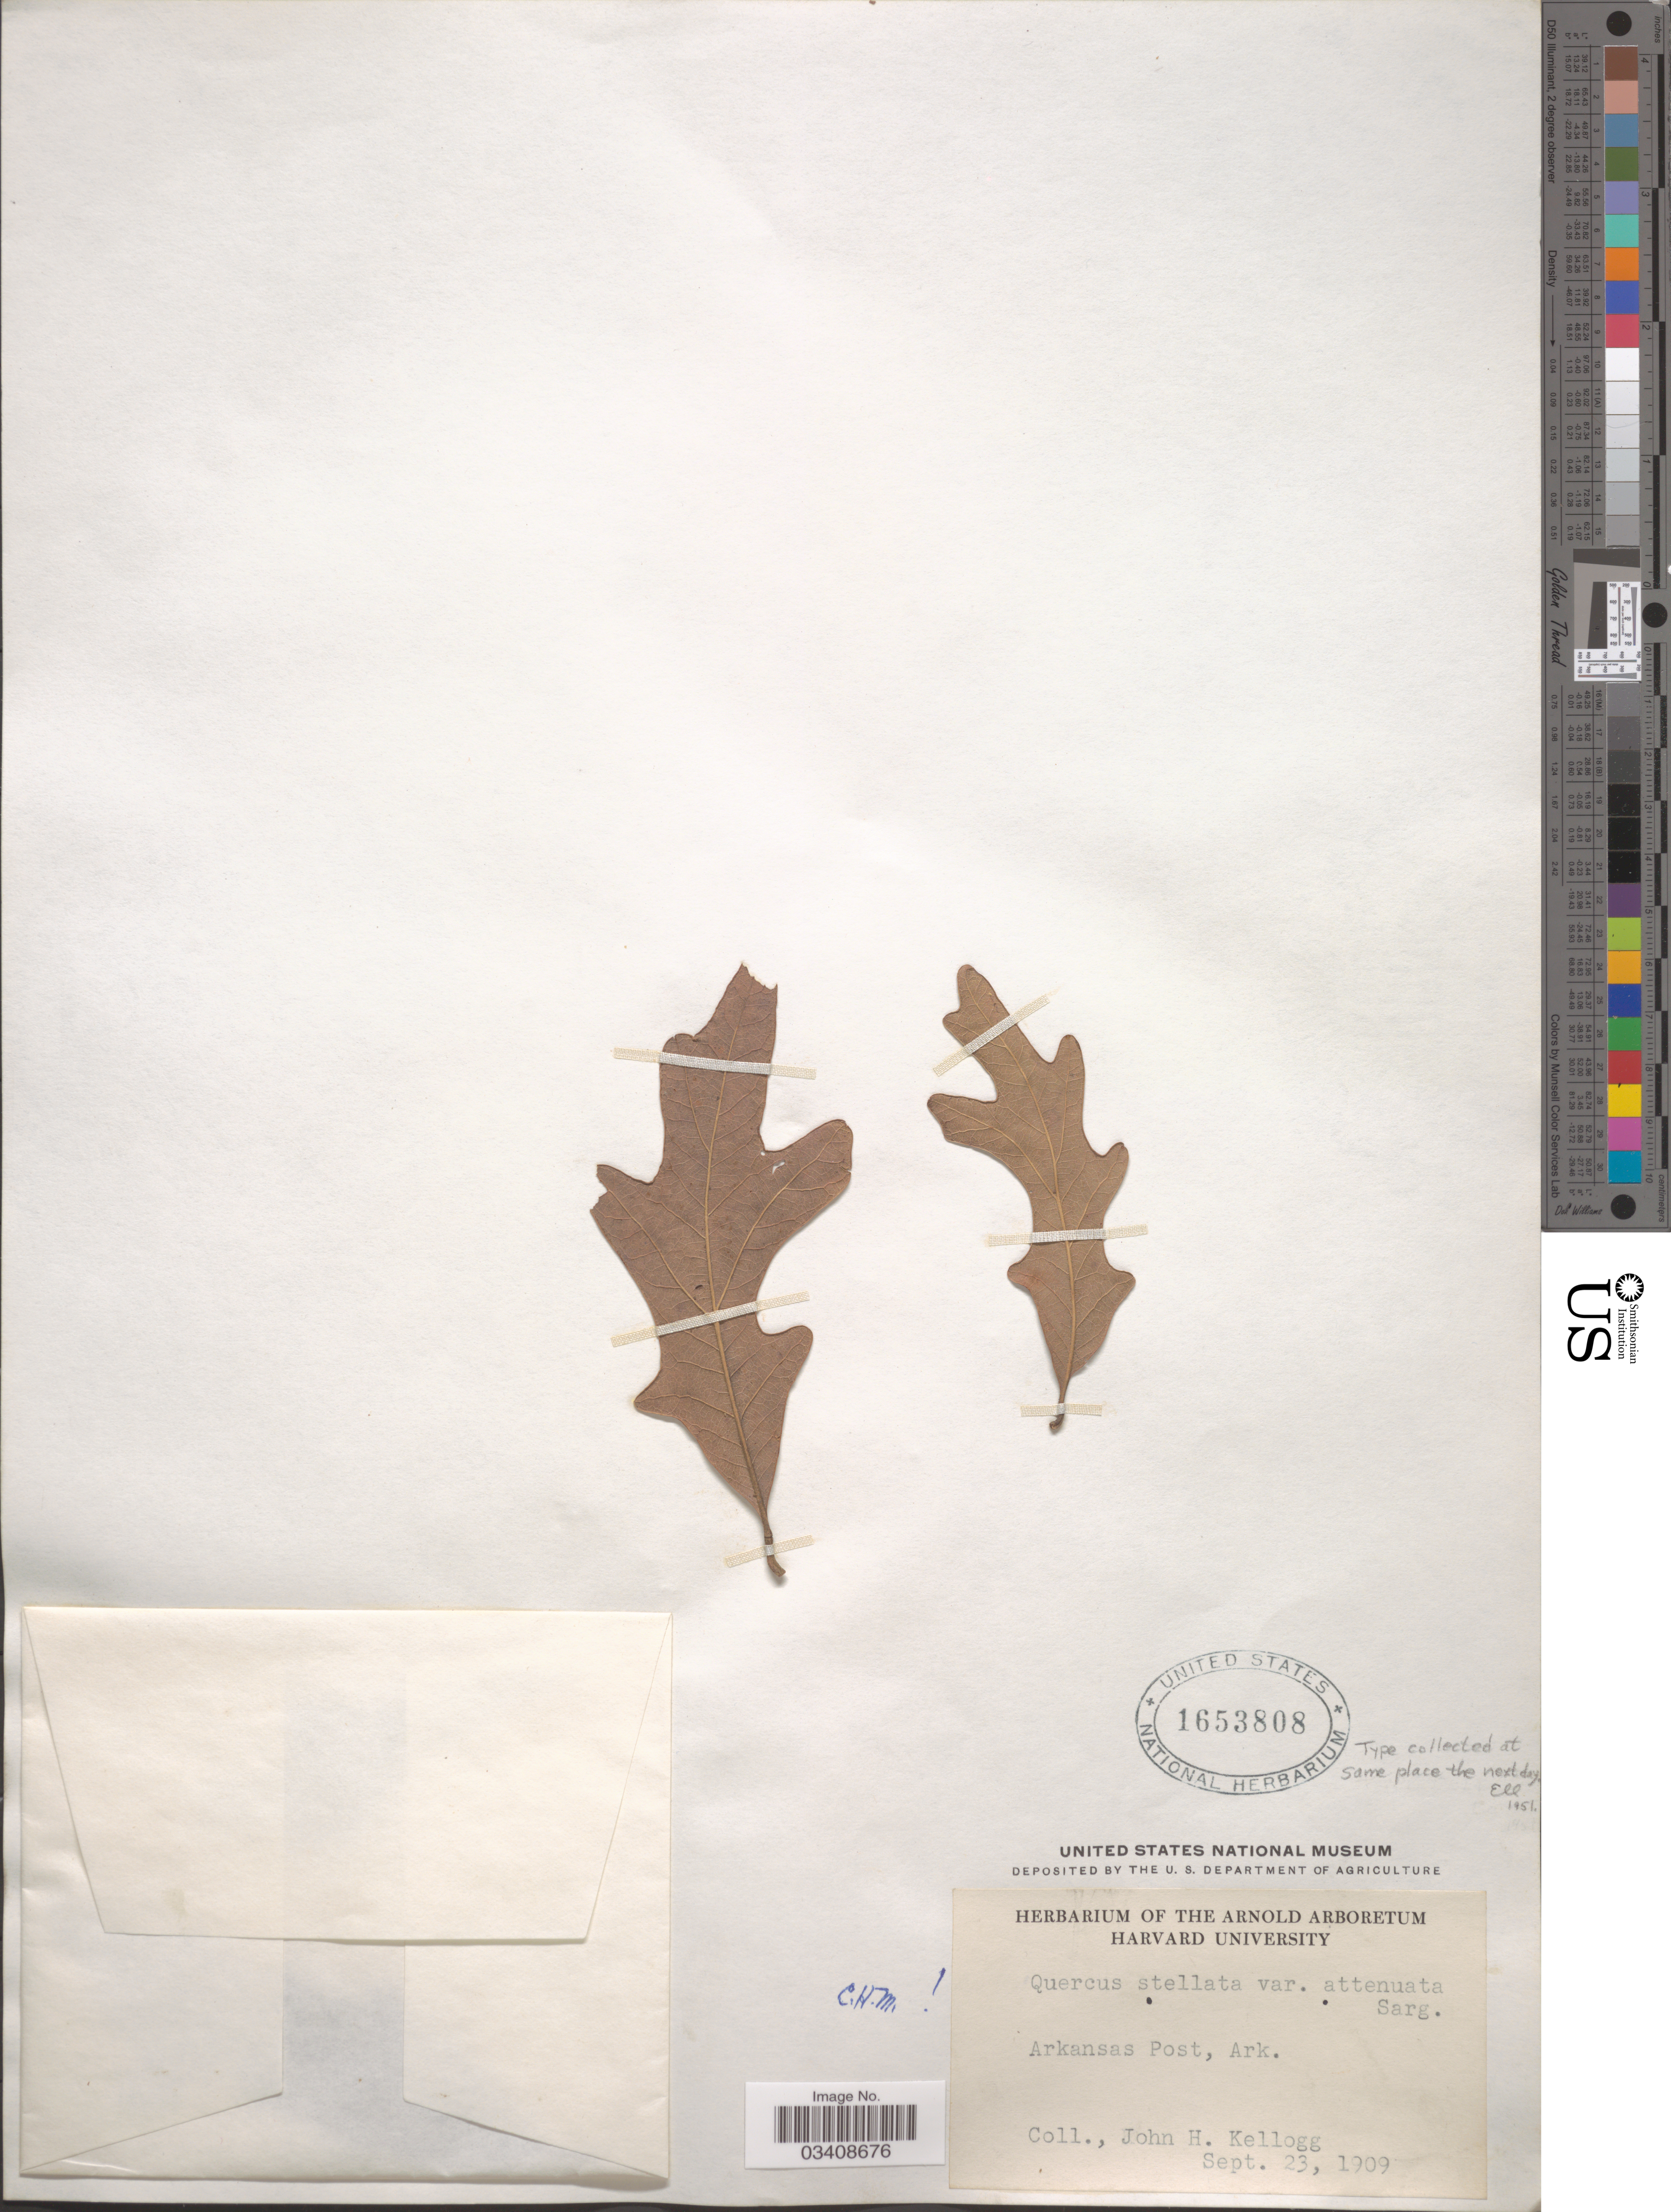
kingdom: Plantae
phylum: Tracheophyta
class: Magnoliopsida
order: Fagales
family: Fagaceae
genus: Quercus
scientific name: Quercus stellata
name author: Wangenh.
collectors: J. H. Kellogg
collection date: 1909-09-23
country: United States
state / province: Arkansas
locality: Arkansas Post.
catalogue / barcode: US 1653808